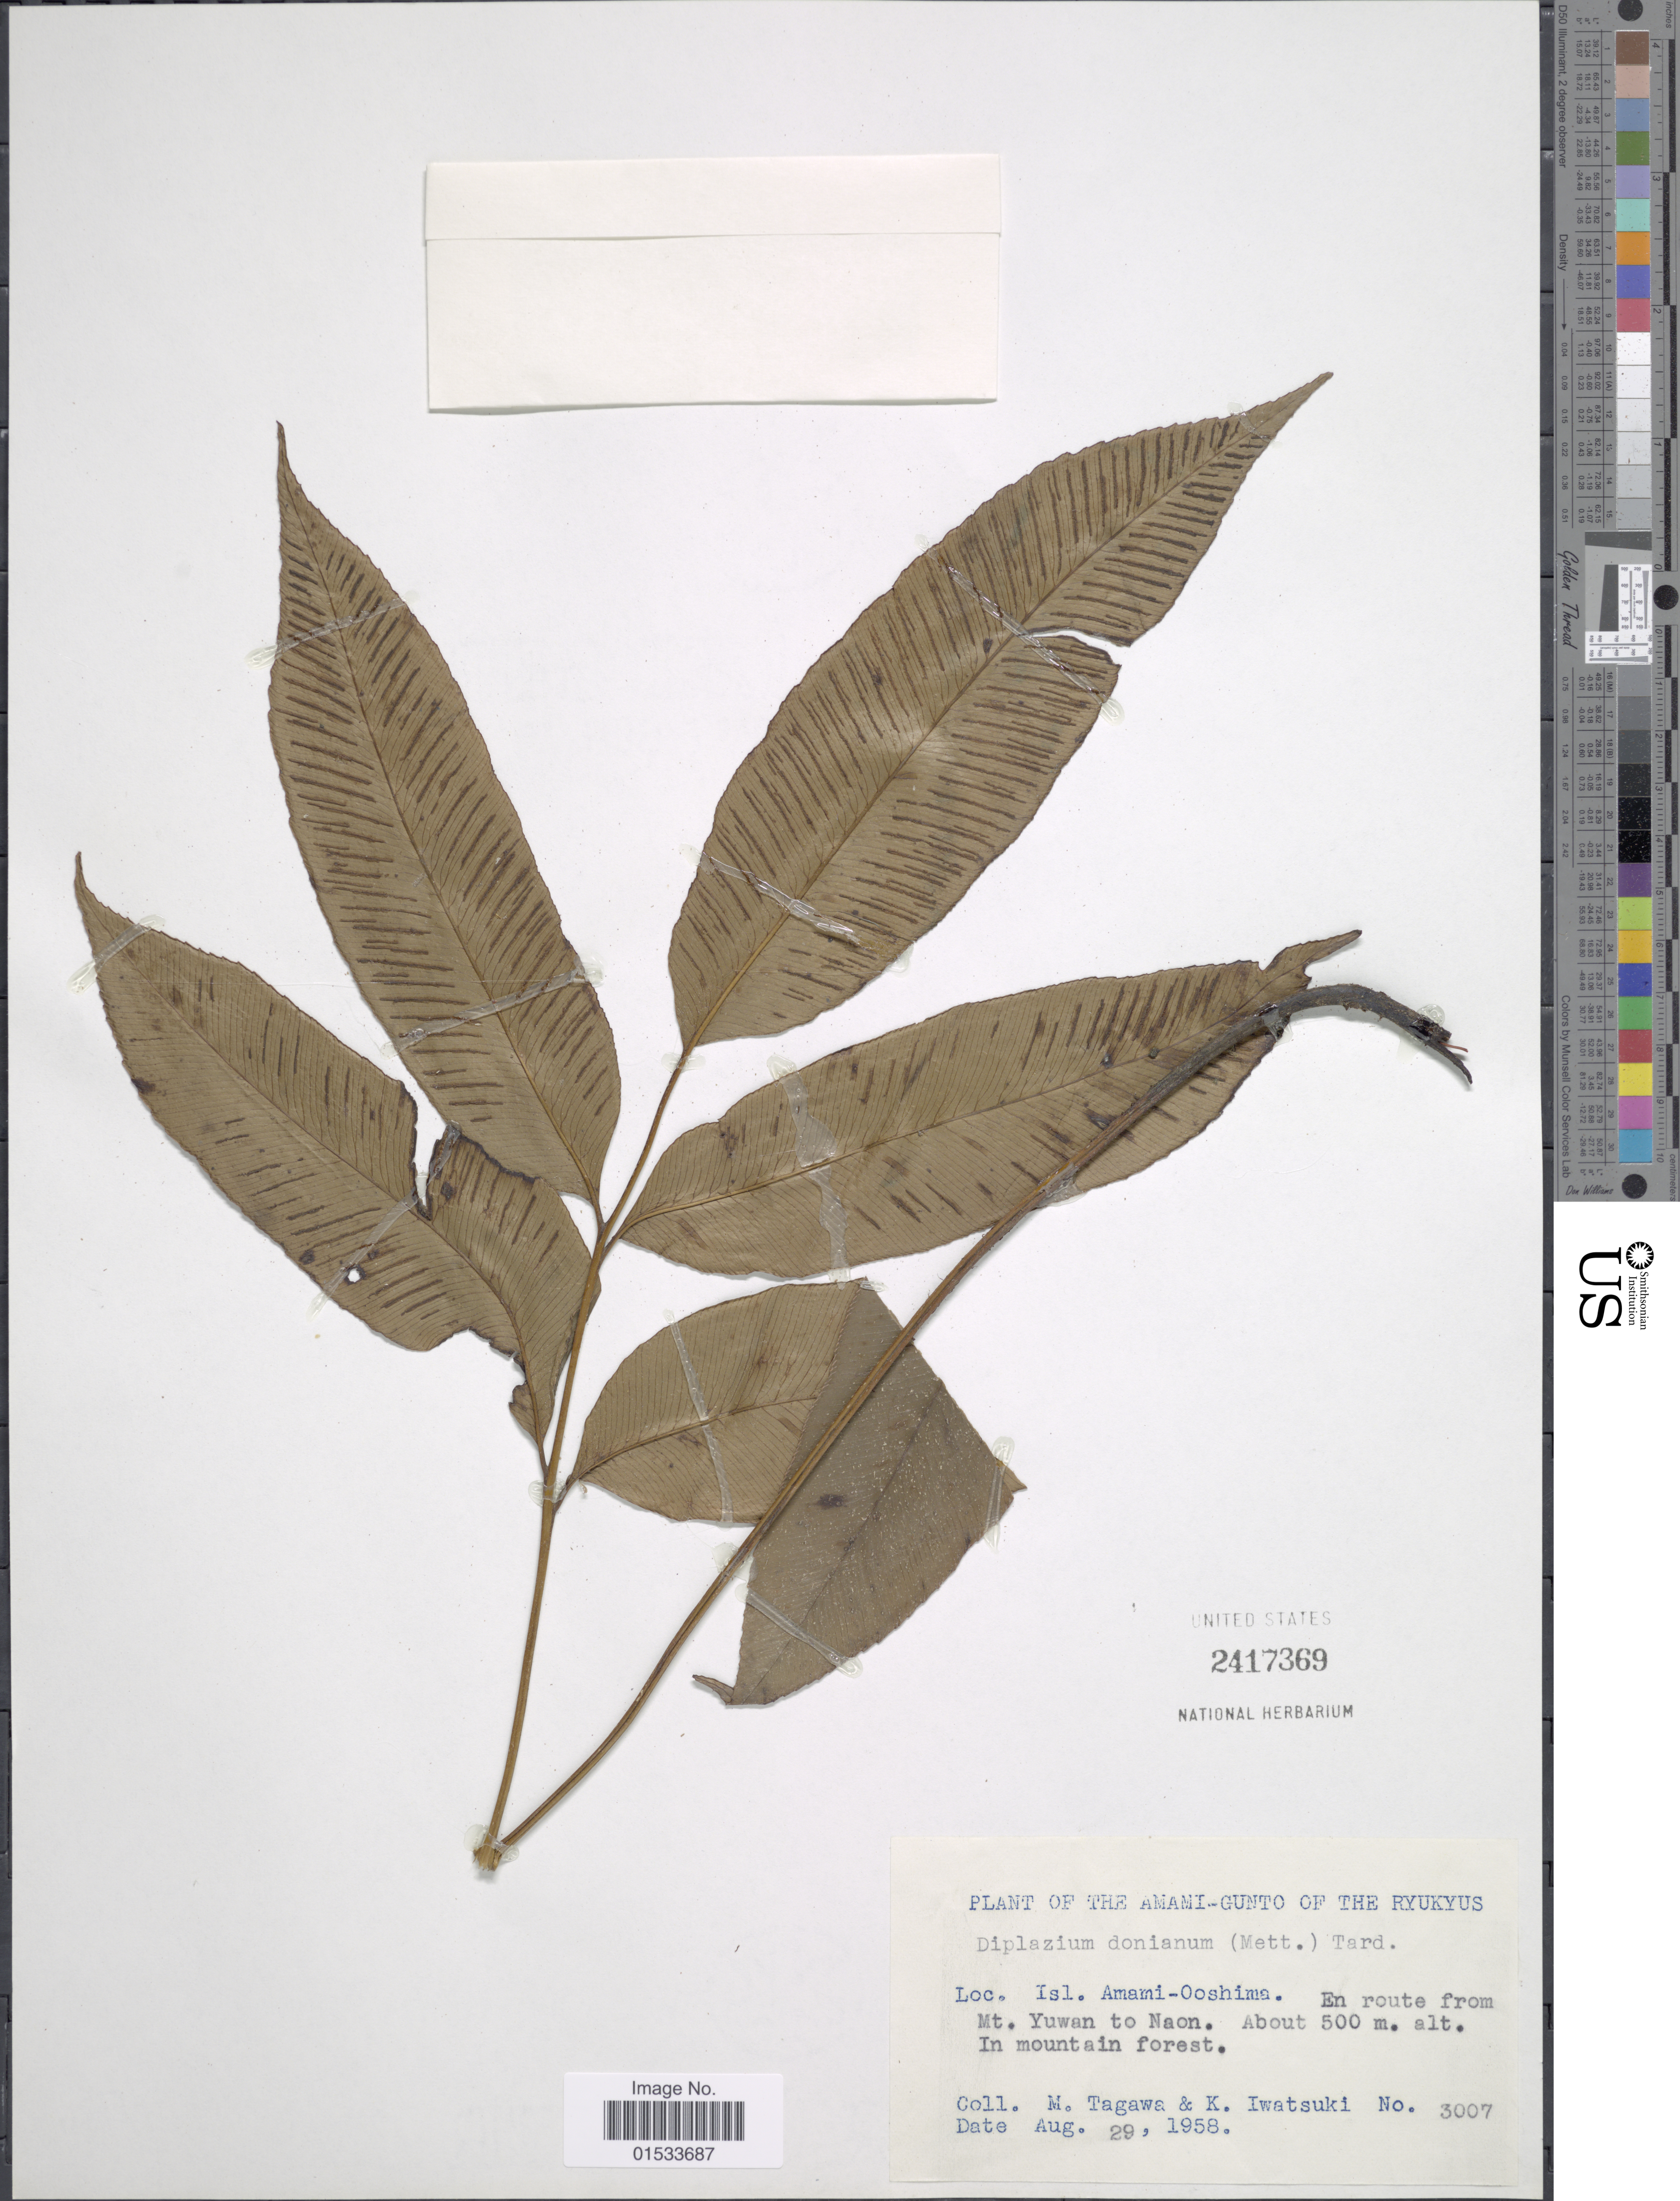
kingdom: Plantae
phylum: Tracheophyta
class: Polypodiopsida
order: Polypodiales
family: Athyriaceae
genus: Diplazium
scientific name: Diplazium donianum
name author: (Mett.) Tardieu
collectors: M. Tagawa & K. Iwatsuki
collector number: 3007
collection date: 1958-08-29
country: Japan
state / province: Okinawa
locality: Amami- Gunto of the Ryukyus, Isl. Amami- Ooshima. En route fropm Mt. Yuwan to Naon.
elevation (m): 500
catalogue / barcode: US 2417369